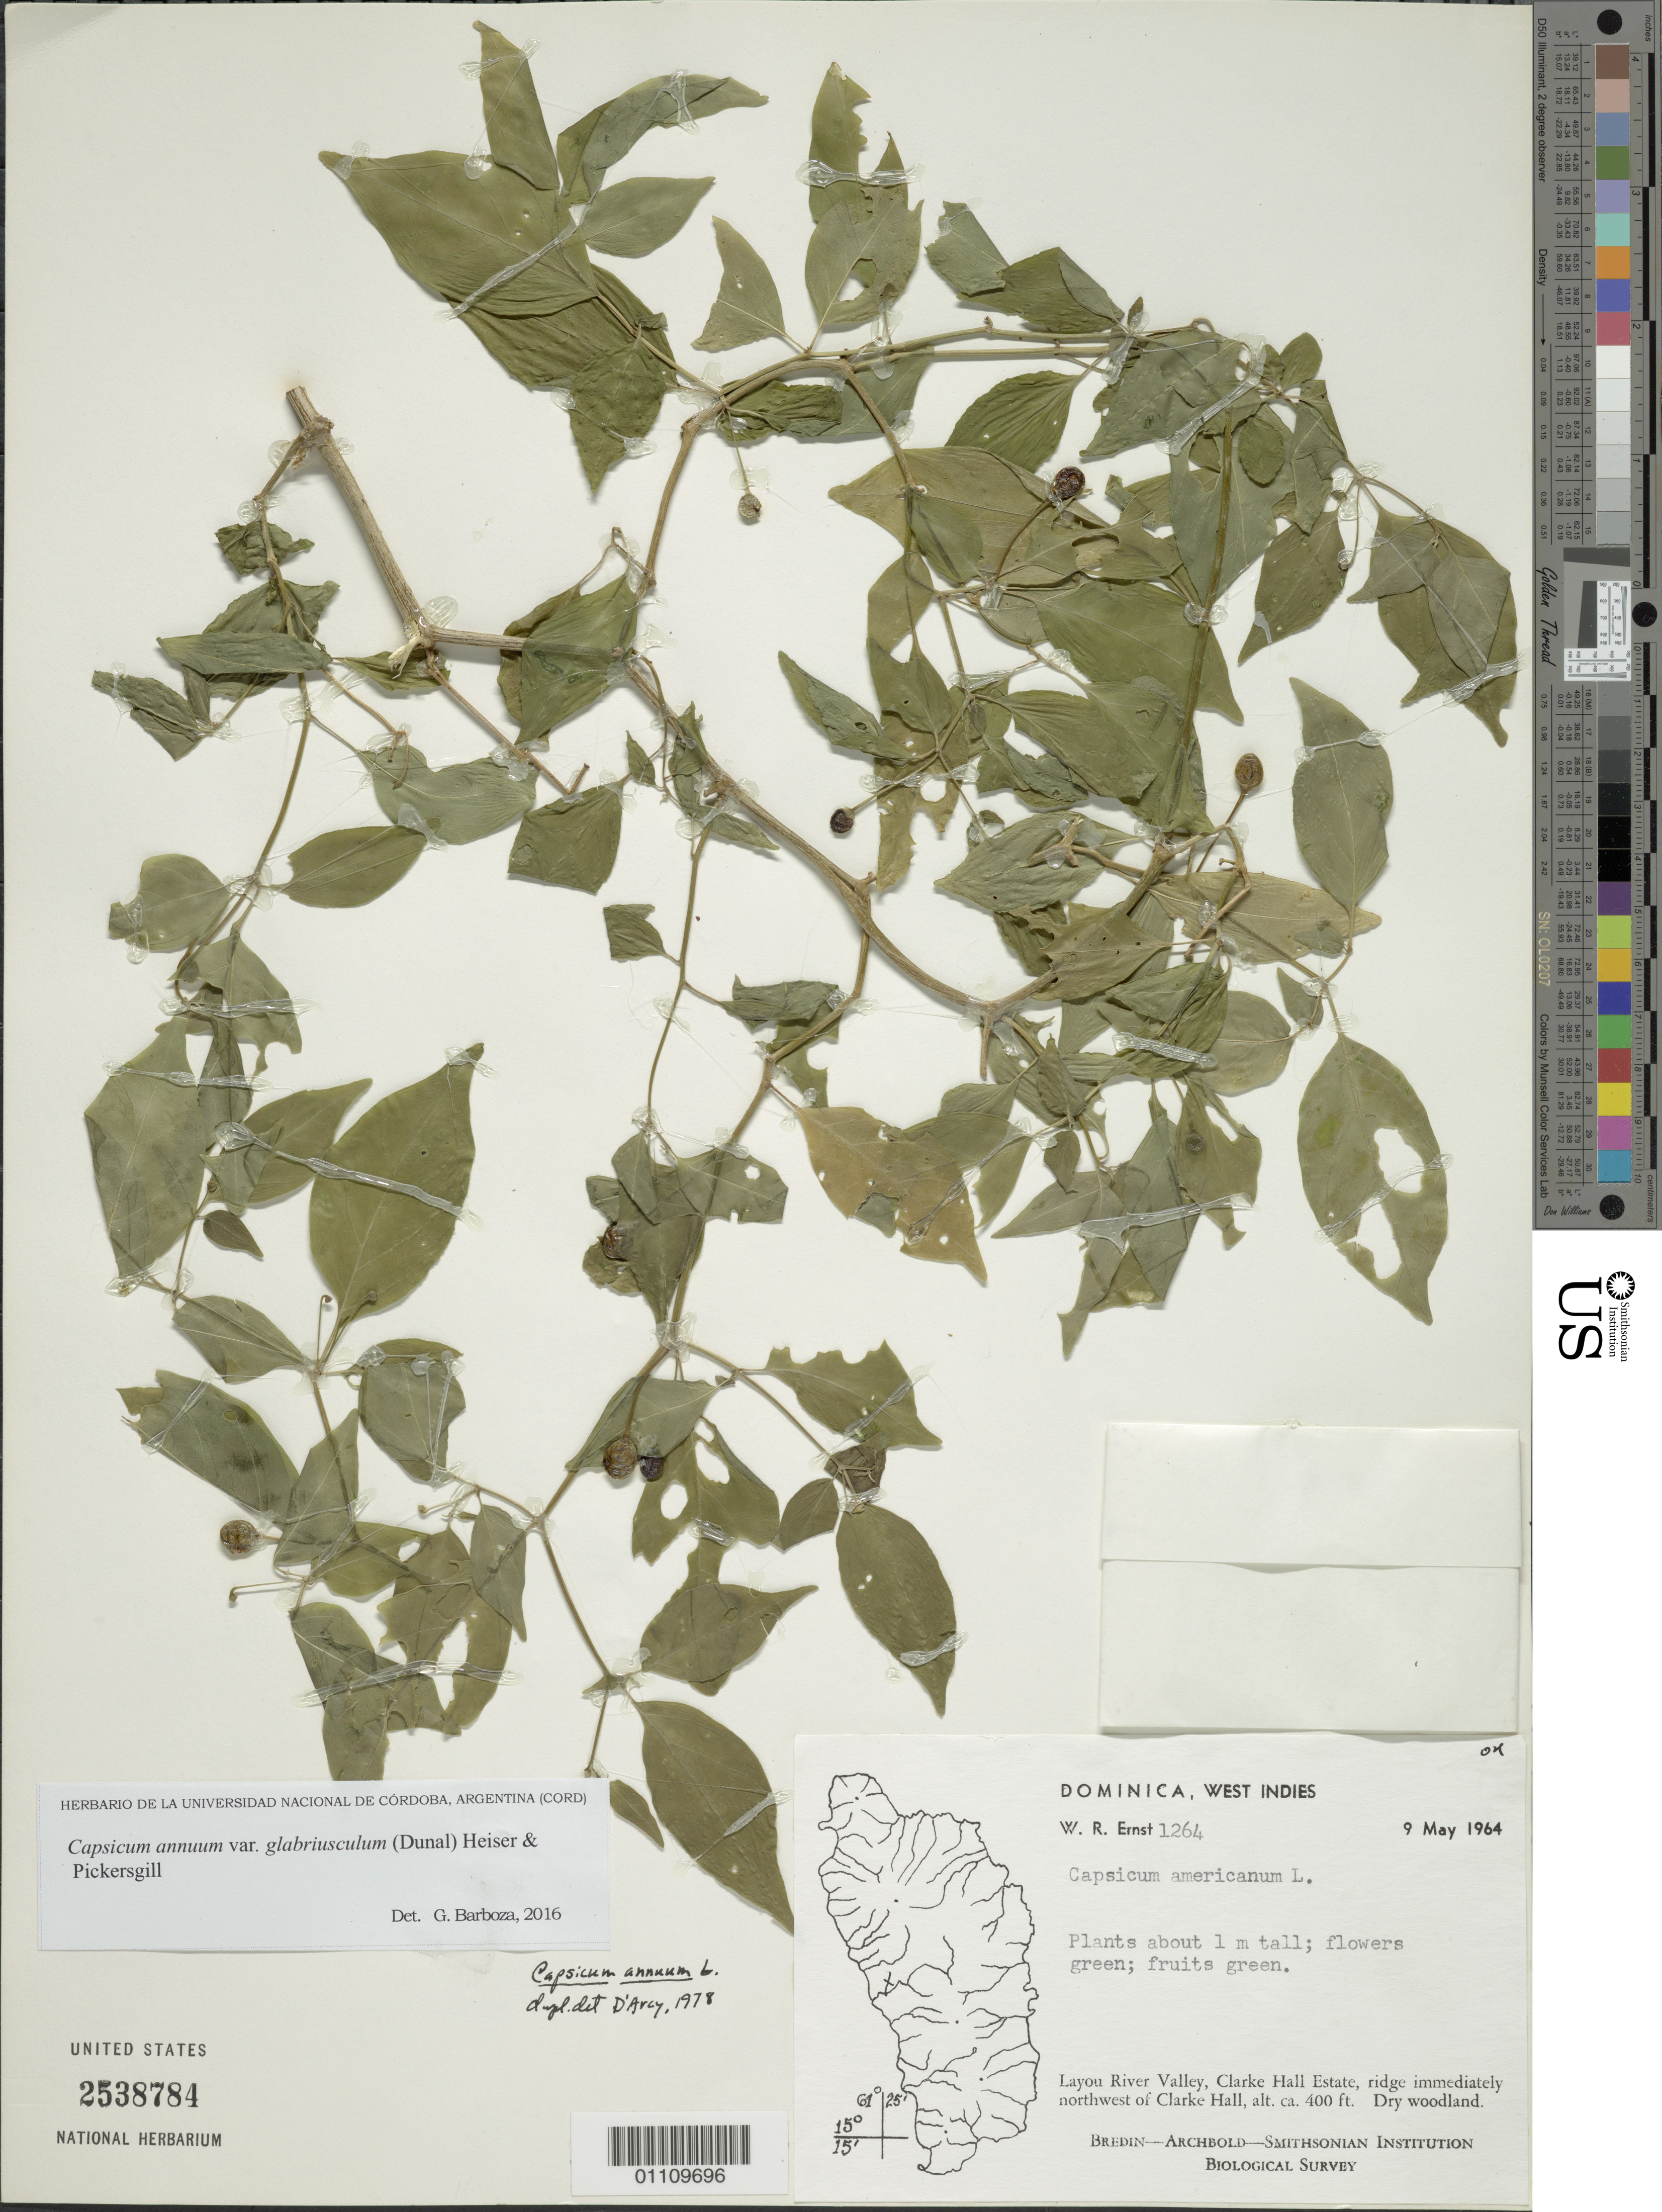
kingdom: Plantae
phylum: Tracheophyta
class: Magnoliopsida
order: Solanales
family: Solanaceae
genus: Capsicum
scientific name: Capsicum annuum var. glabriusculum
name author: (Dunal) Heiser & Pickersgill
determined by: Barboza, G. E., (CORD), Museo Botanico - Cordoba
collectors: W. R. Ernst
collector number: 1264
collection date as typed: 09 May 1964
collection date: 1964-05-09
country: Dominica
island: Dominica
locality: Layou River Valley, Clarke Hall Estate, ridge immediately NW of Clarke Hall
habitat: Dry woodland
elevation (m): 122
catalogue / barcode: US 2538784